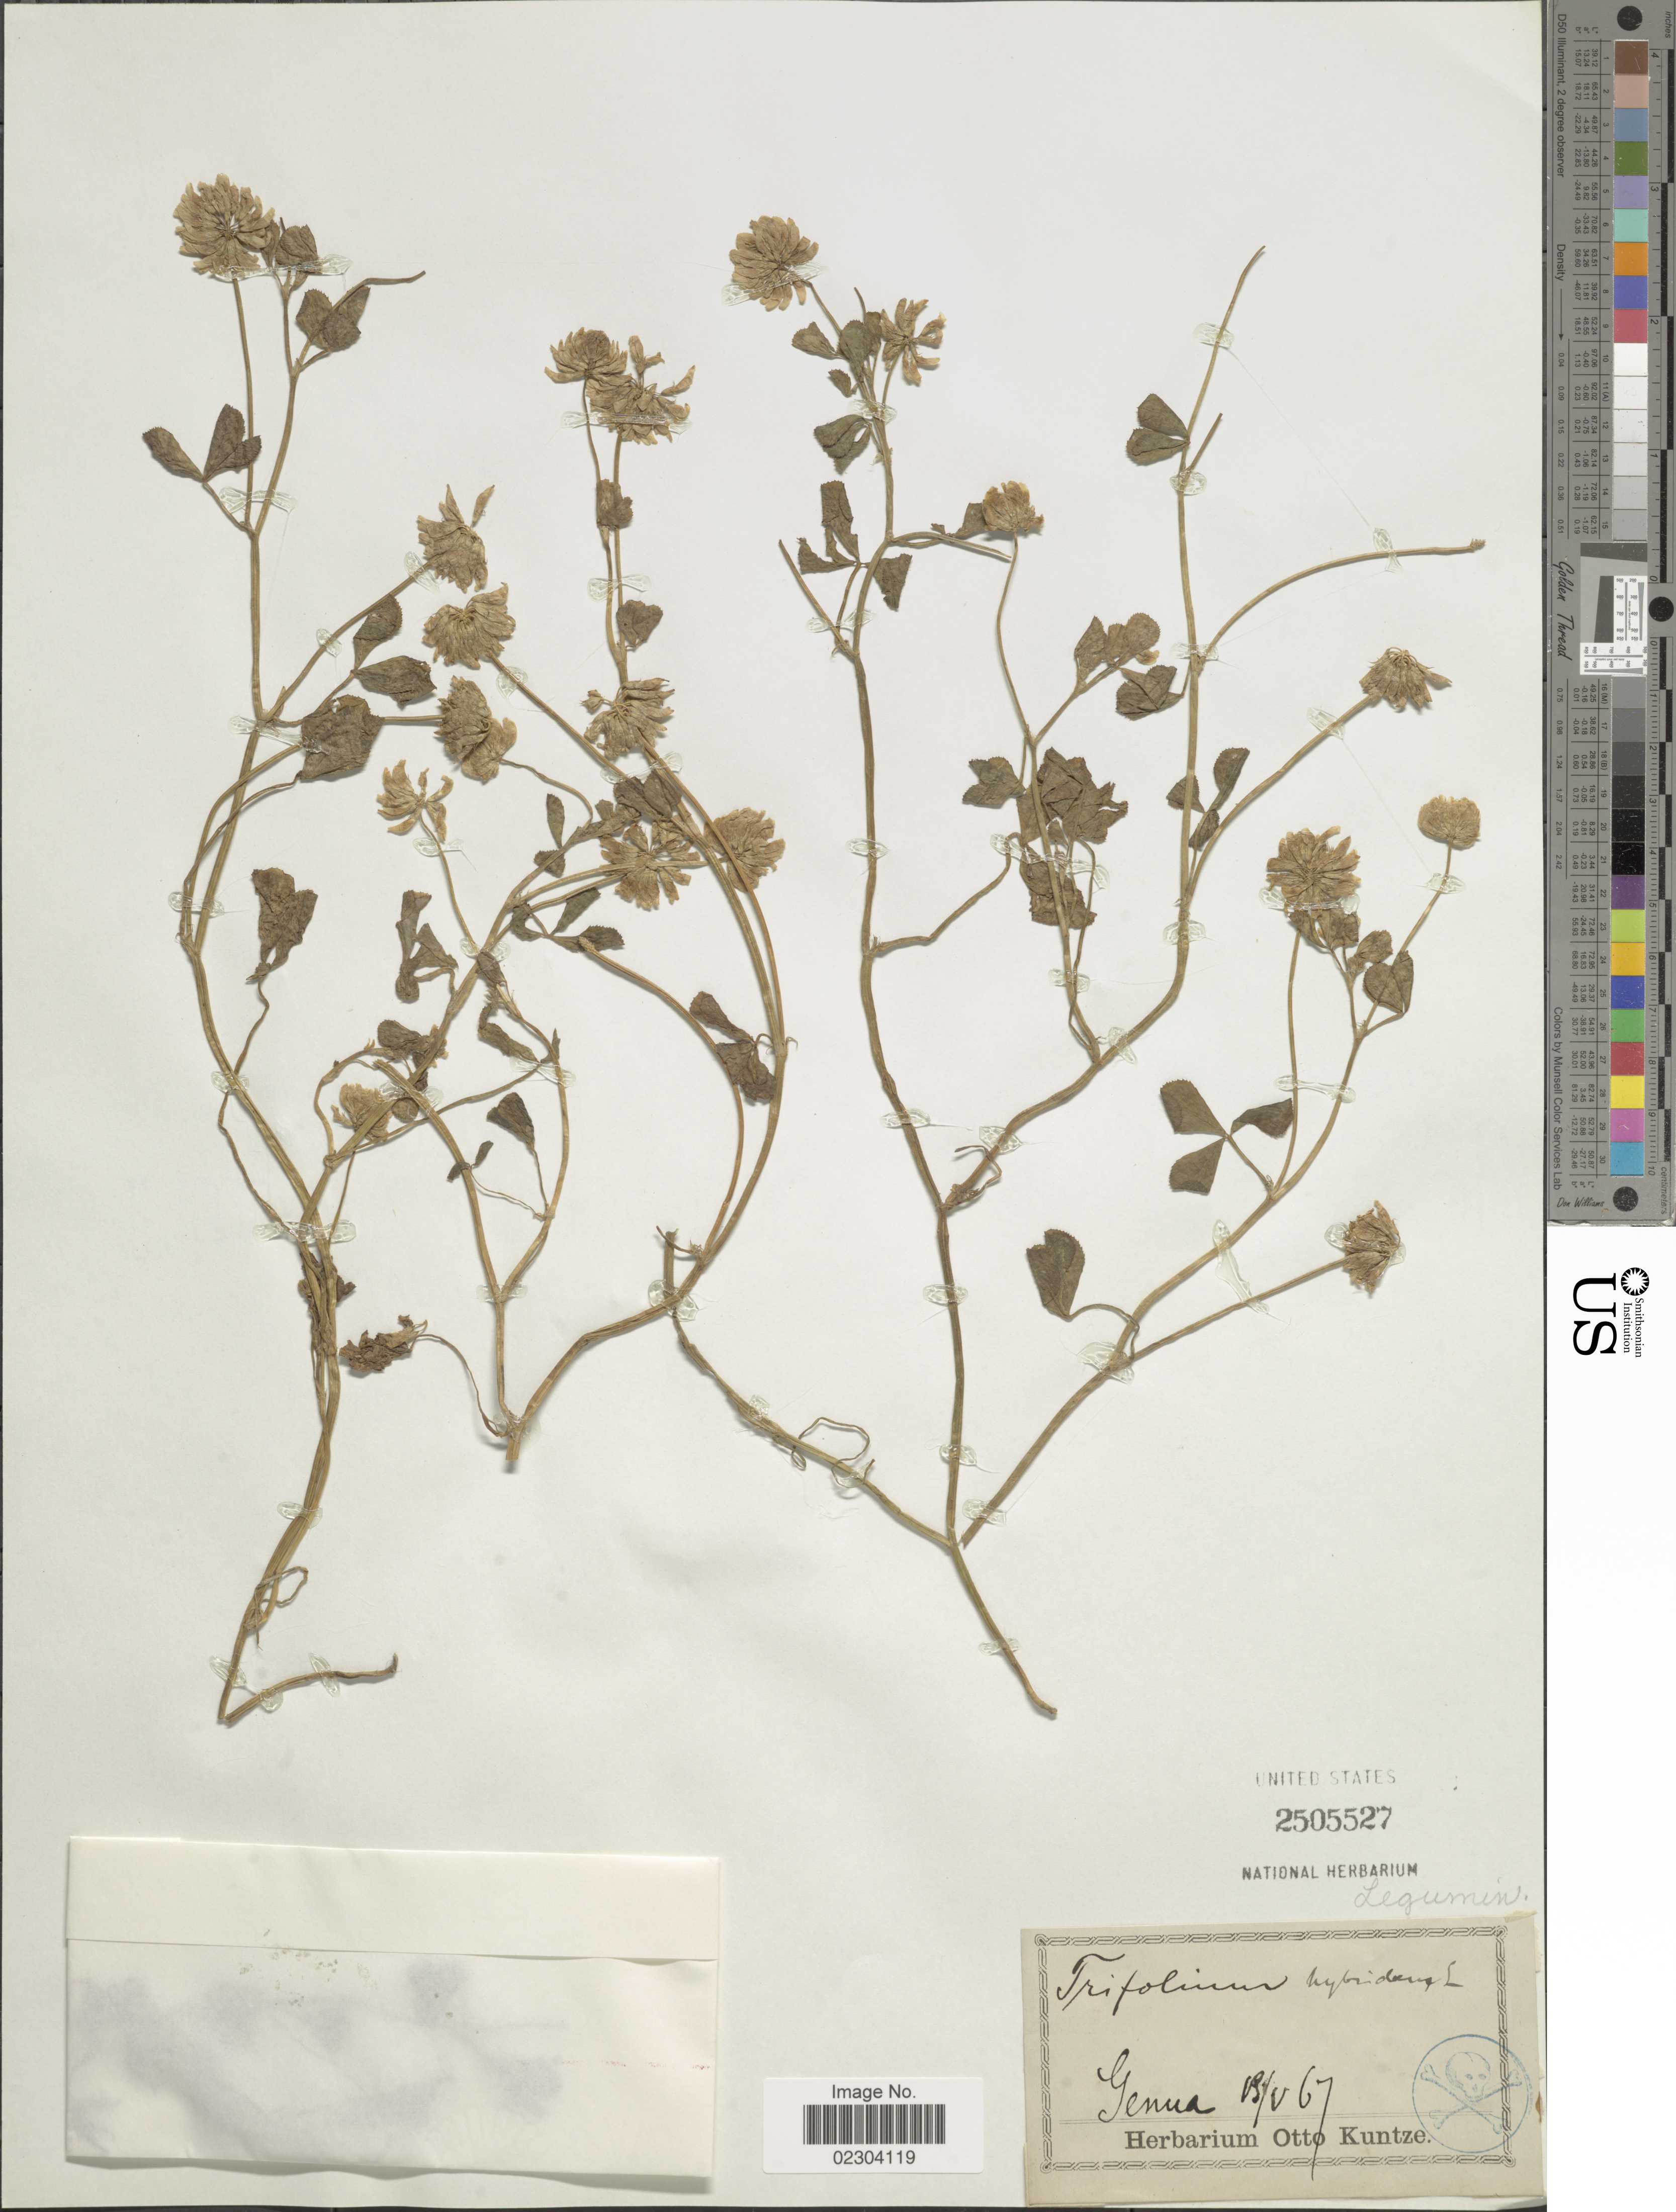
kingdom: Plantae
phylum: Tracheophyta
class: Magnoliopsida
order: Fabales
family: Fabaceae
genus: Trifolium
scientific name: Trifolium hybridum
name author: L.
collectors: ex Herb. O. Kuntze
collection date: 1867-05-19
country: Italy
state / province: Liguria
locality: Genua (Genoa)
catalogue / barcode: US 2505527